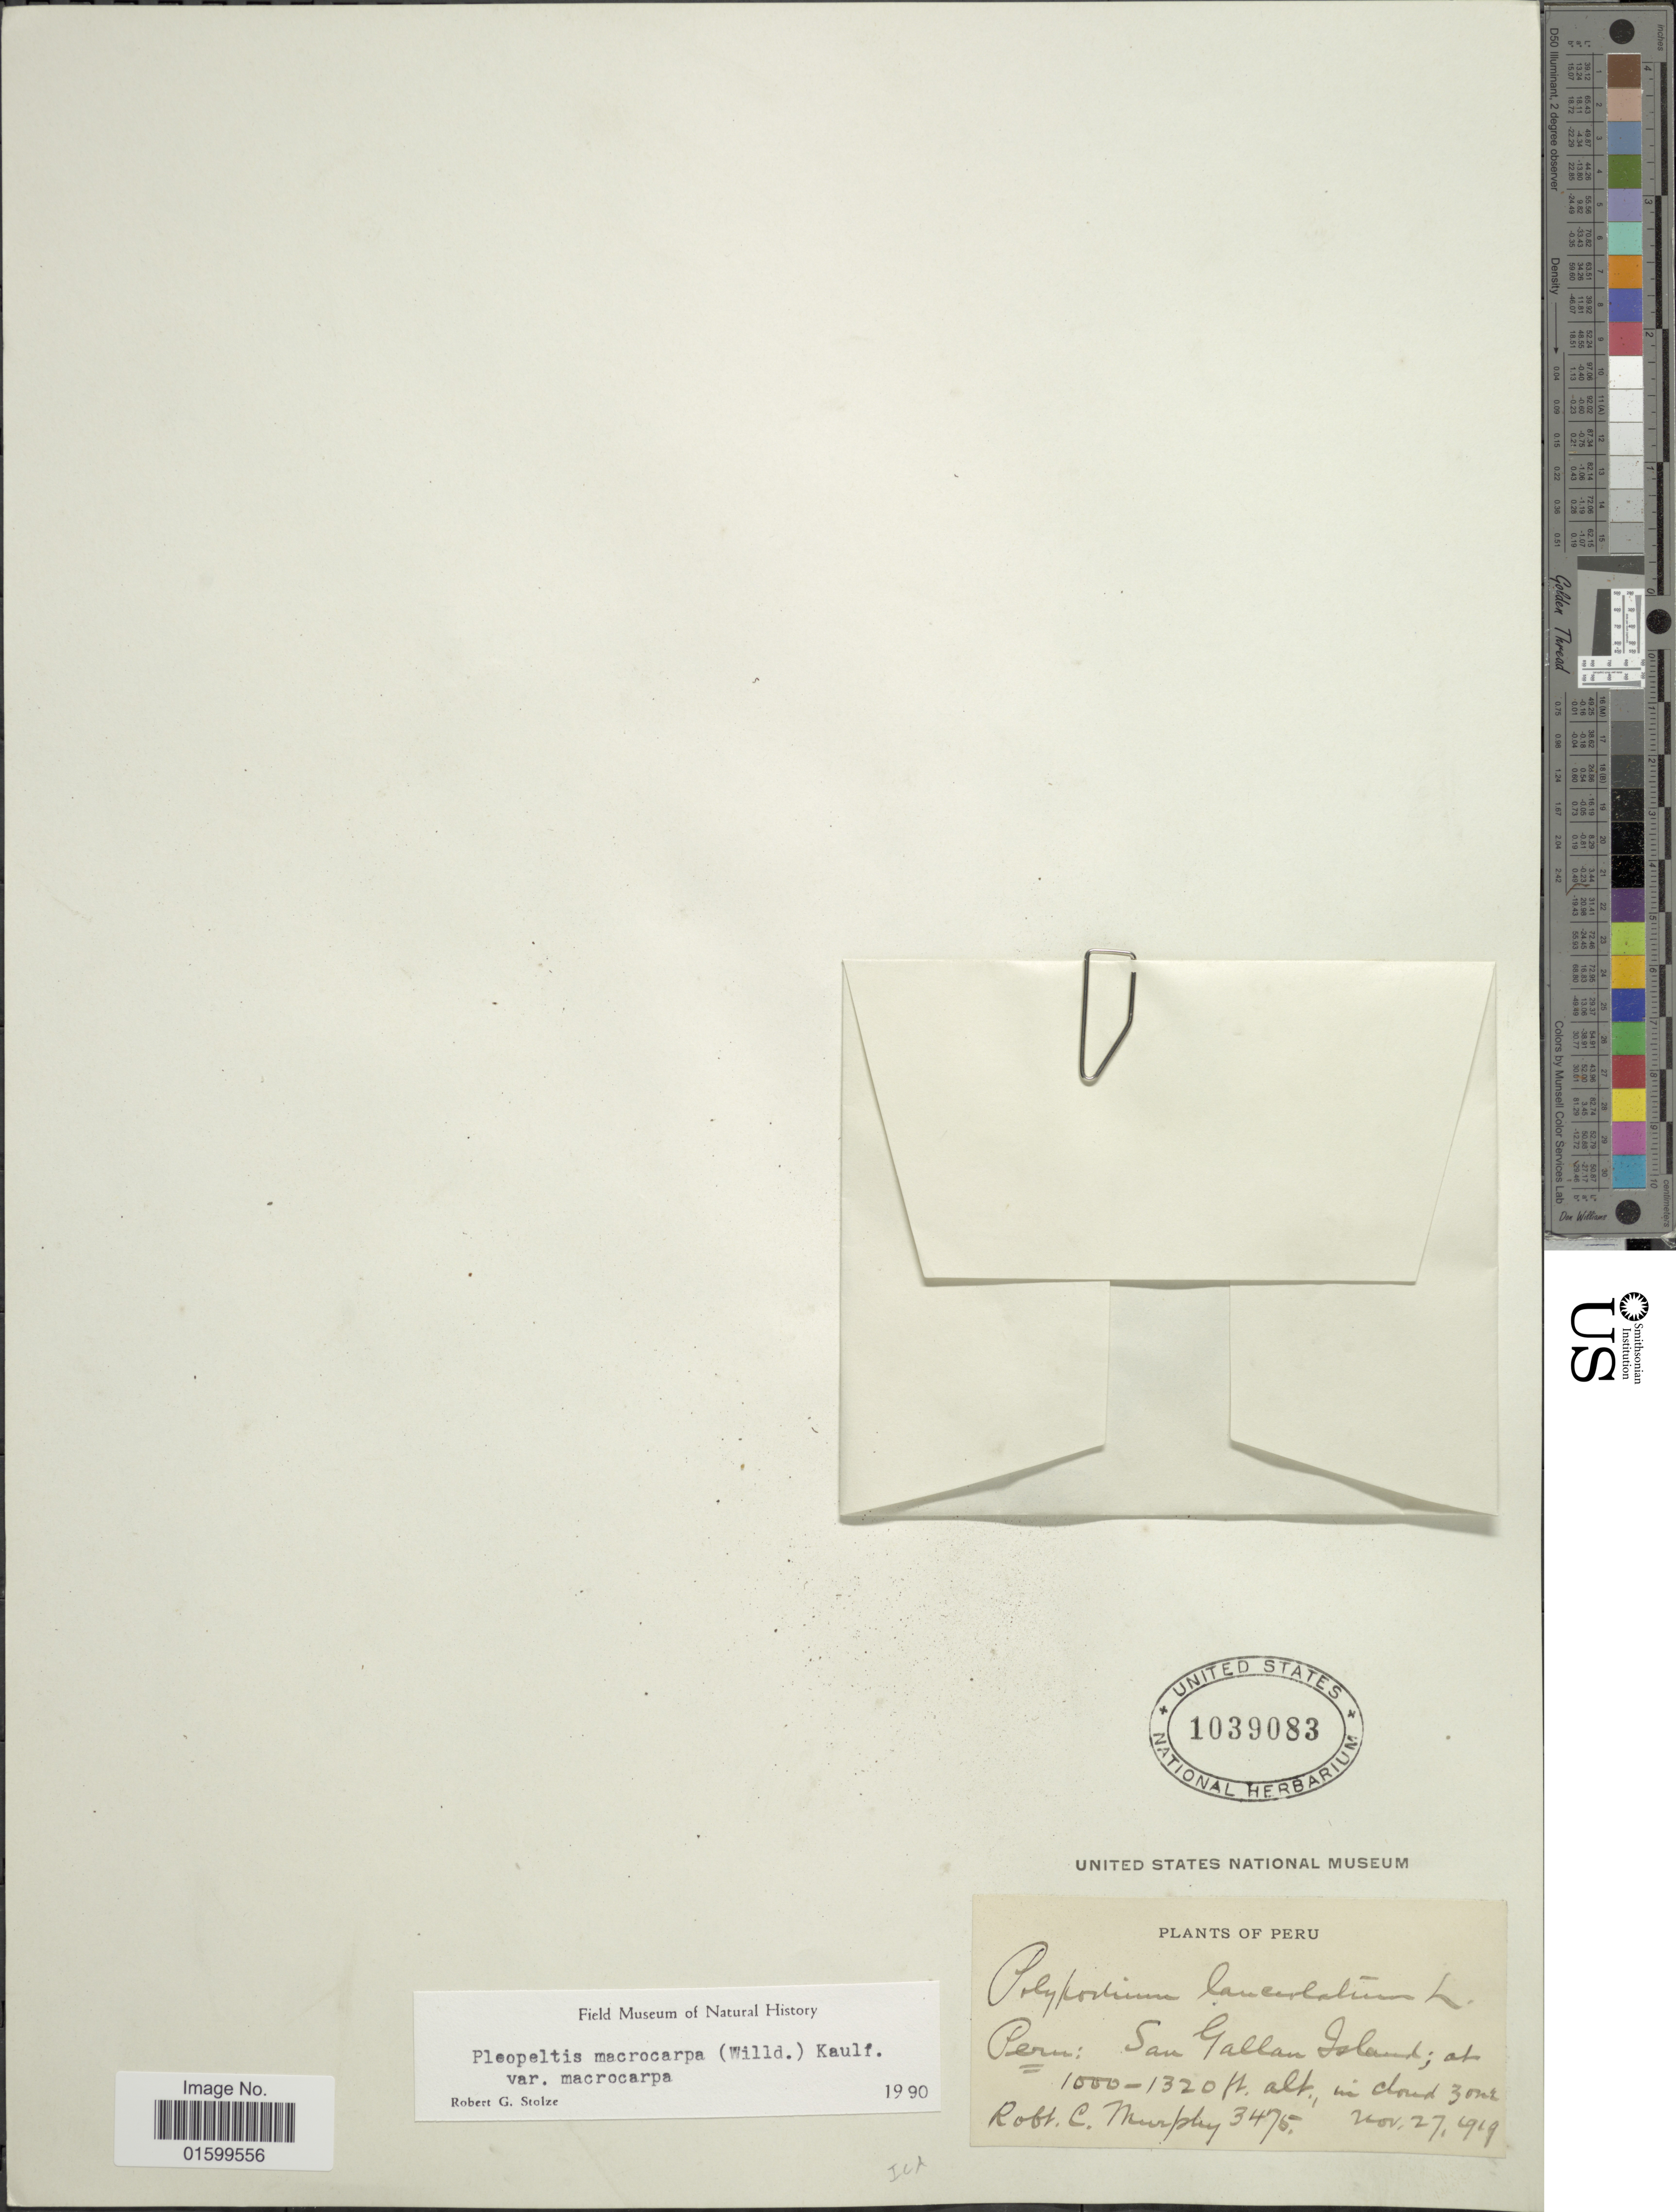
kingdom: Plantae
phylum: Tracheophyta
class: Polypodiopsida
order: Polypodiales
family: Polypodiaceae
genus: Pleopeltis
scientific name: Pleopeltis macrocarpa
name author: (Bory ex Willd.) Kaulf.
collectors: R. Murphy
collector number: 3475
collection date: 1919-11-27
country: Peru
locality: Peru: San Gallan Island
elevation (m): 305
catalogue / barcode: US 1039083